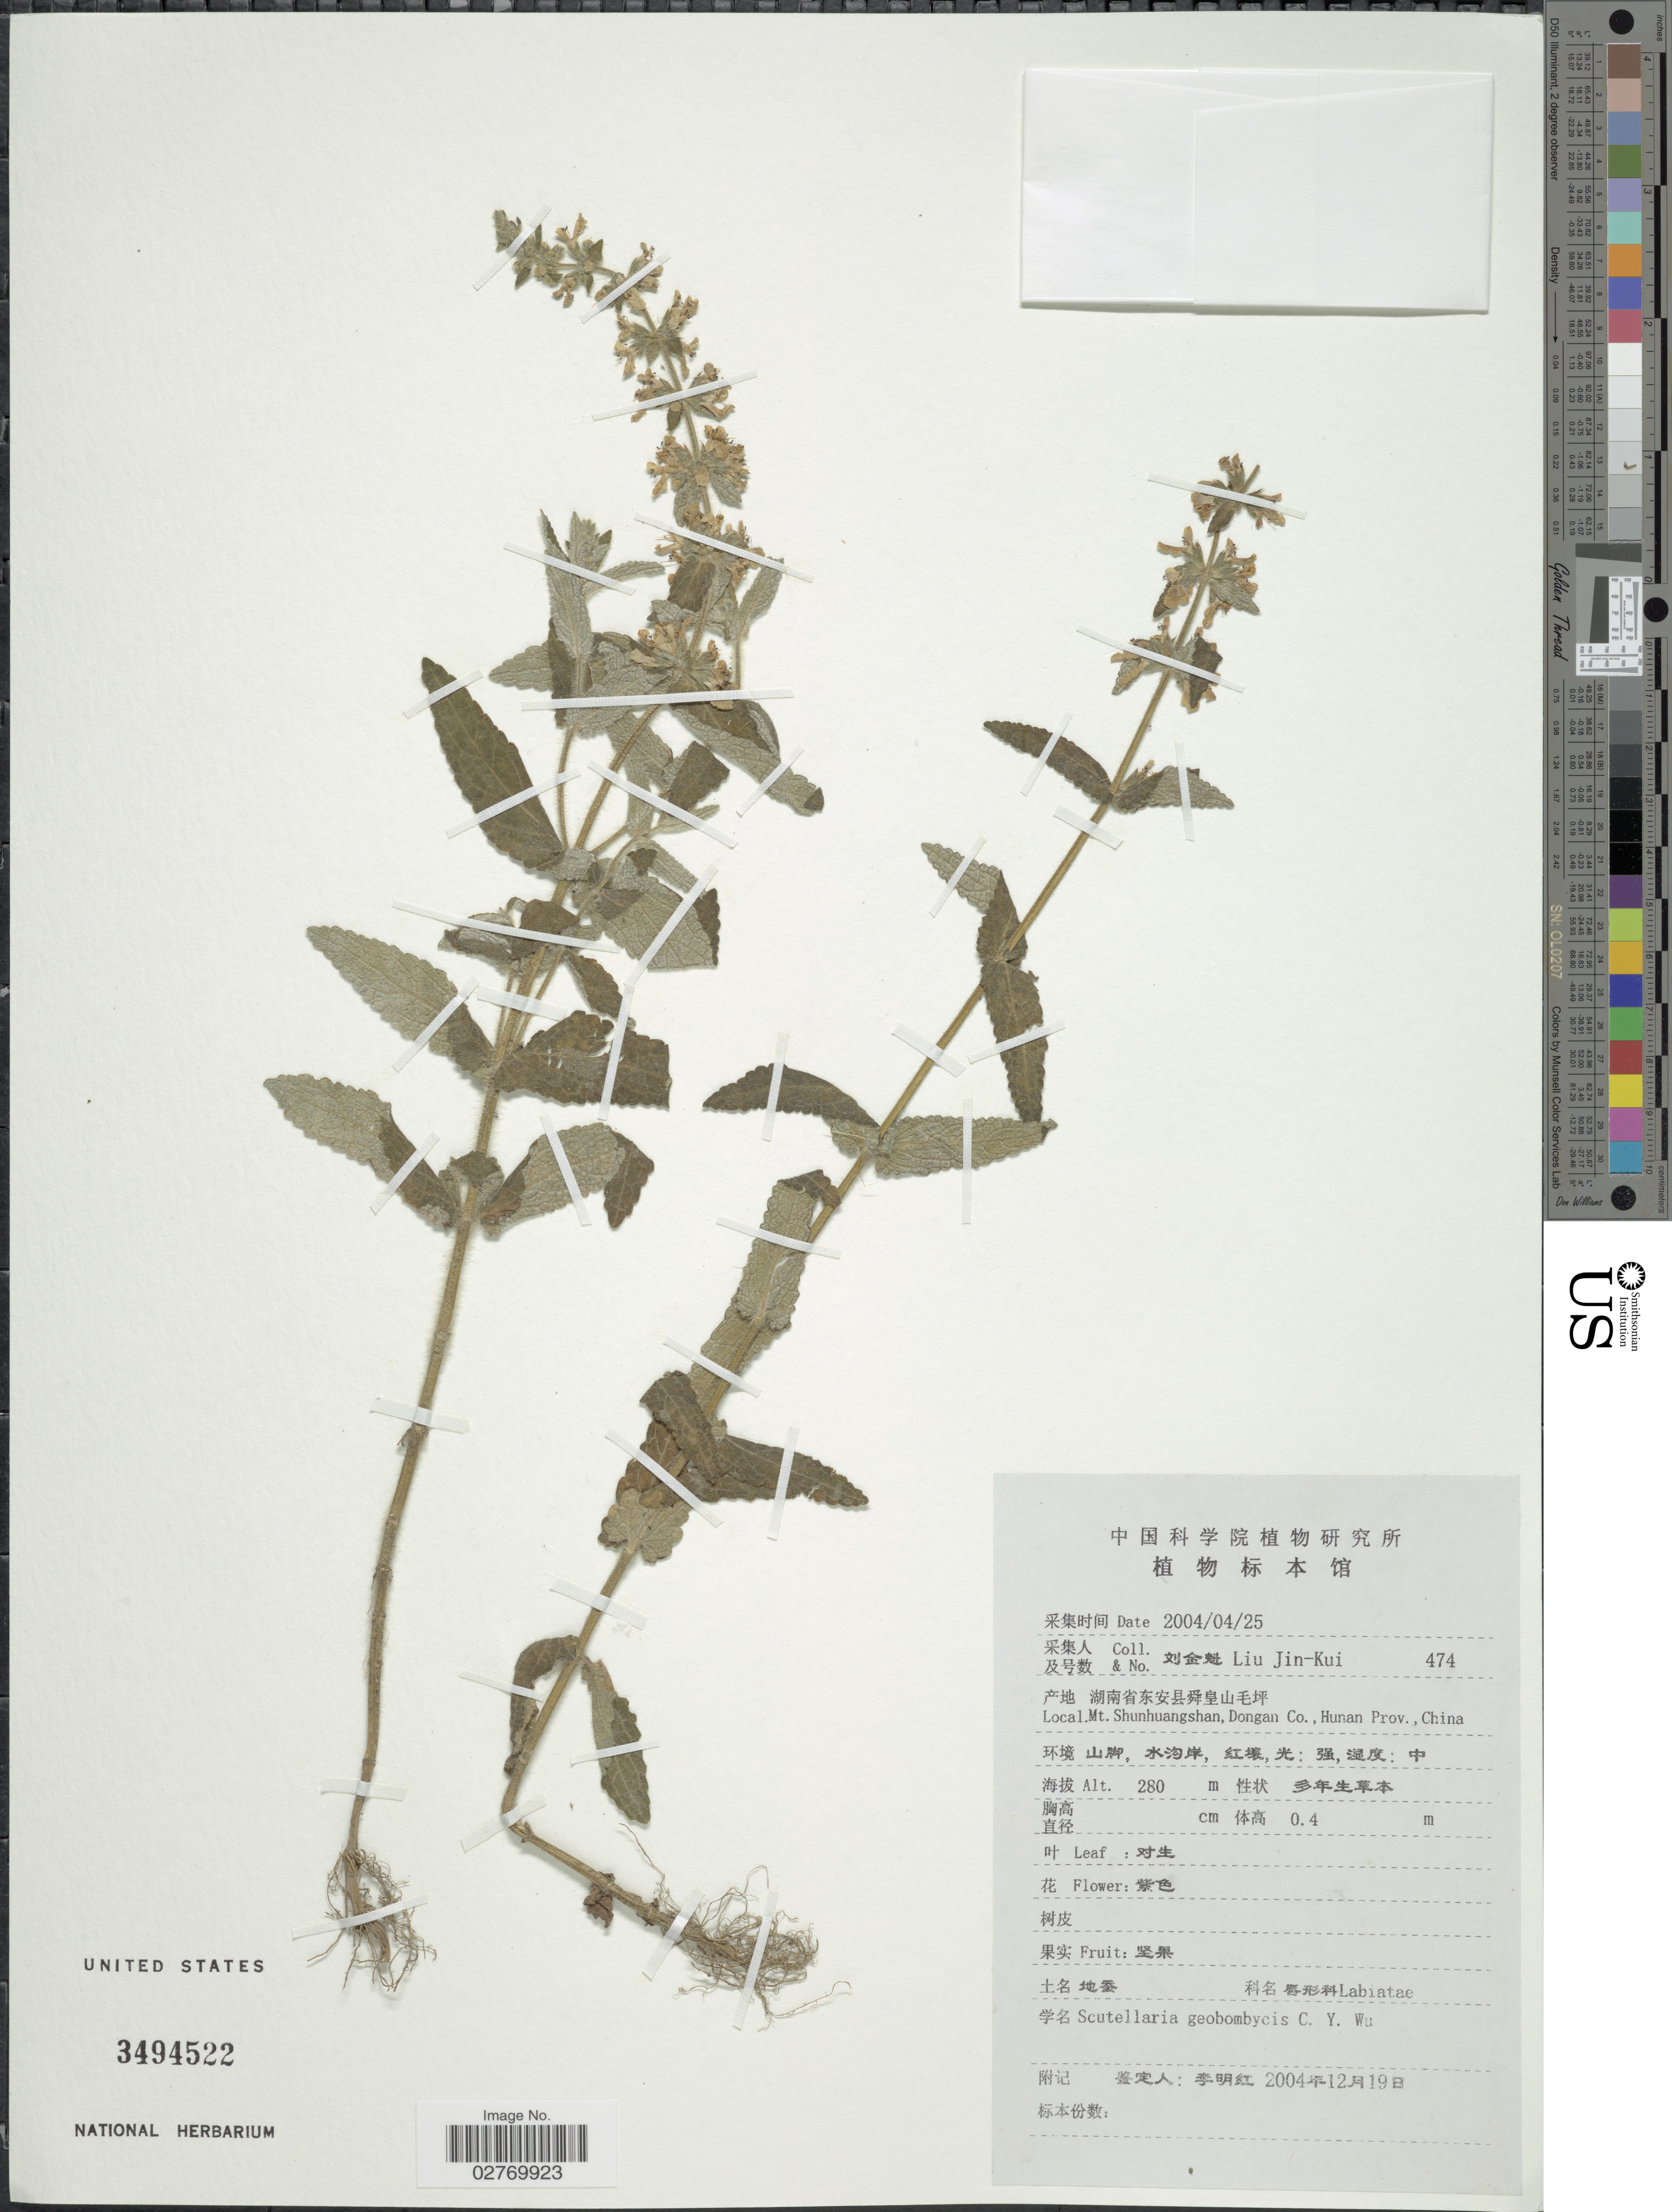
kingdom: Plantae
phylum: Tracheophyta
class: Magnoliopsida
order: Lamiales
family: Lamiaceae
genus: Stachys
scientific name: Stachys geobombycis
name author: C.Y. Wu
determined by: Strong, Mark T., (BOT), Smithsonian Institution - National Museum of Natural History (UNITED STATES)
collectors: Liu Jin-Kui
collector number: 474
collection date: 2004-04-25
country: China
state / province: Hunan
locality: Mt. Shunhuangshan, Dongan Co.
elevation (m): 280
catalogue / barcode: US 3494522